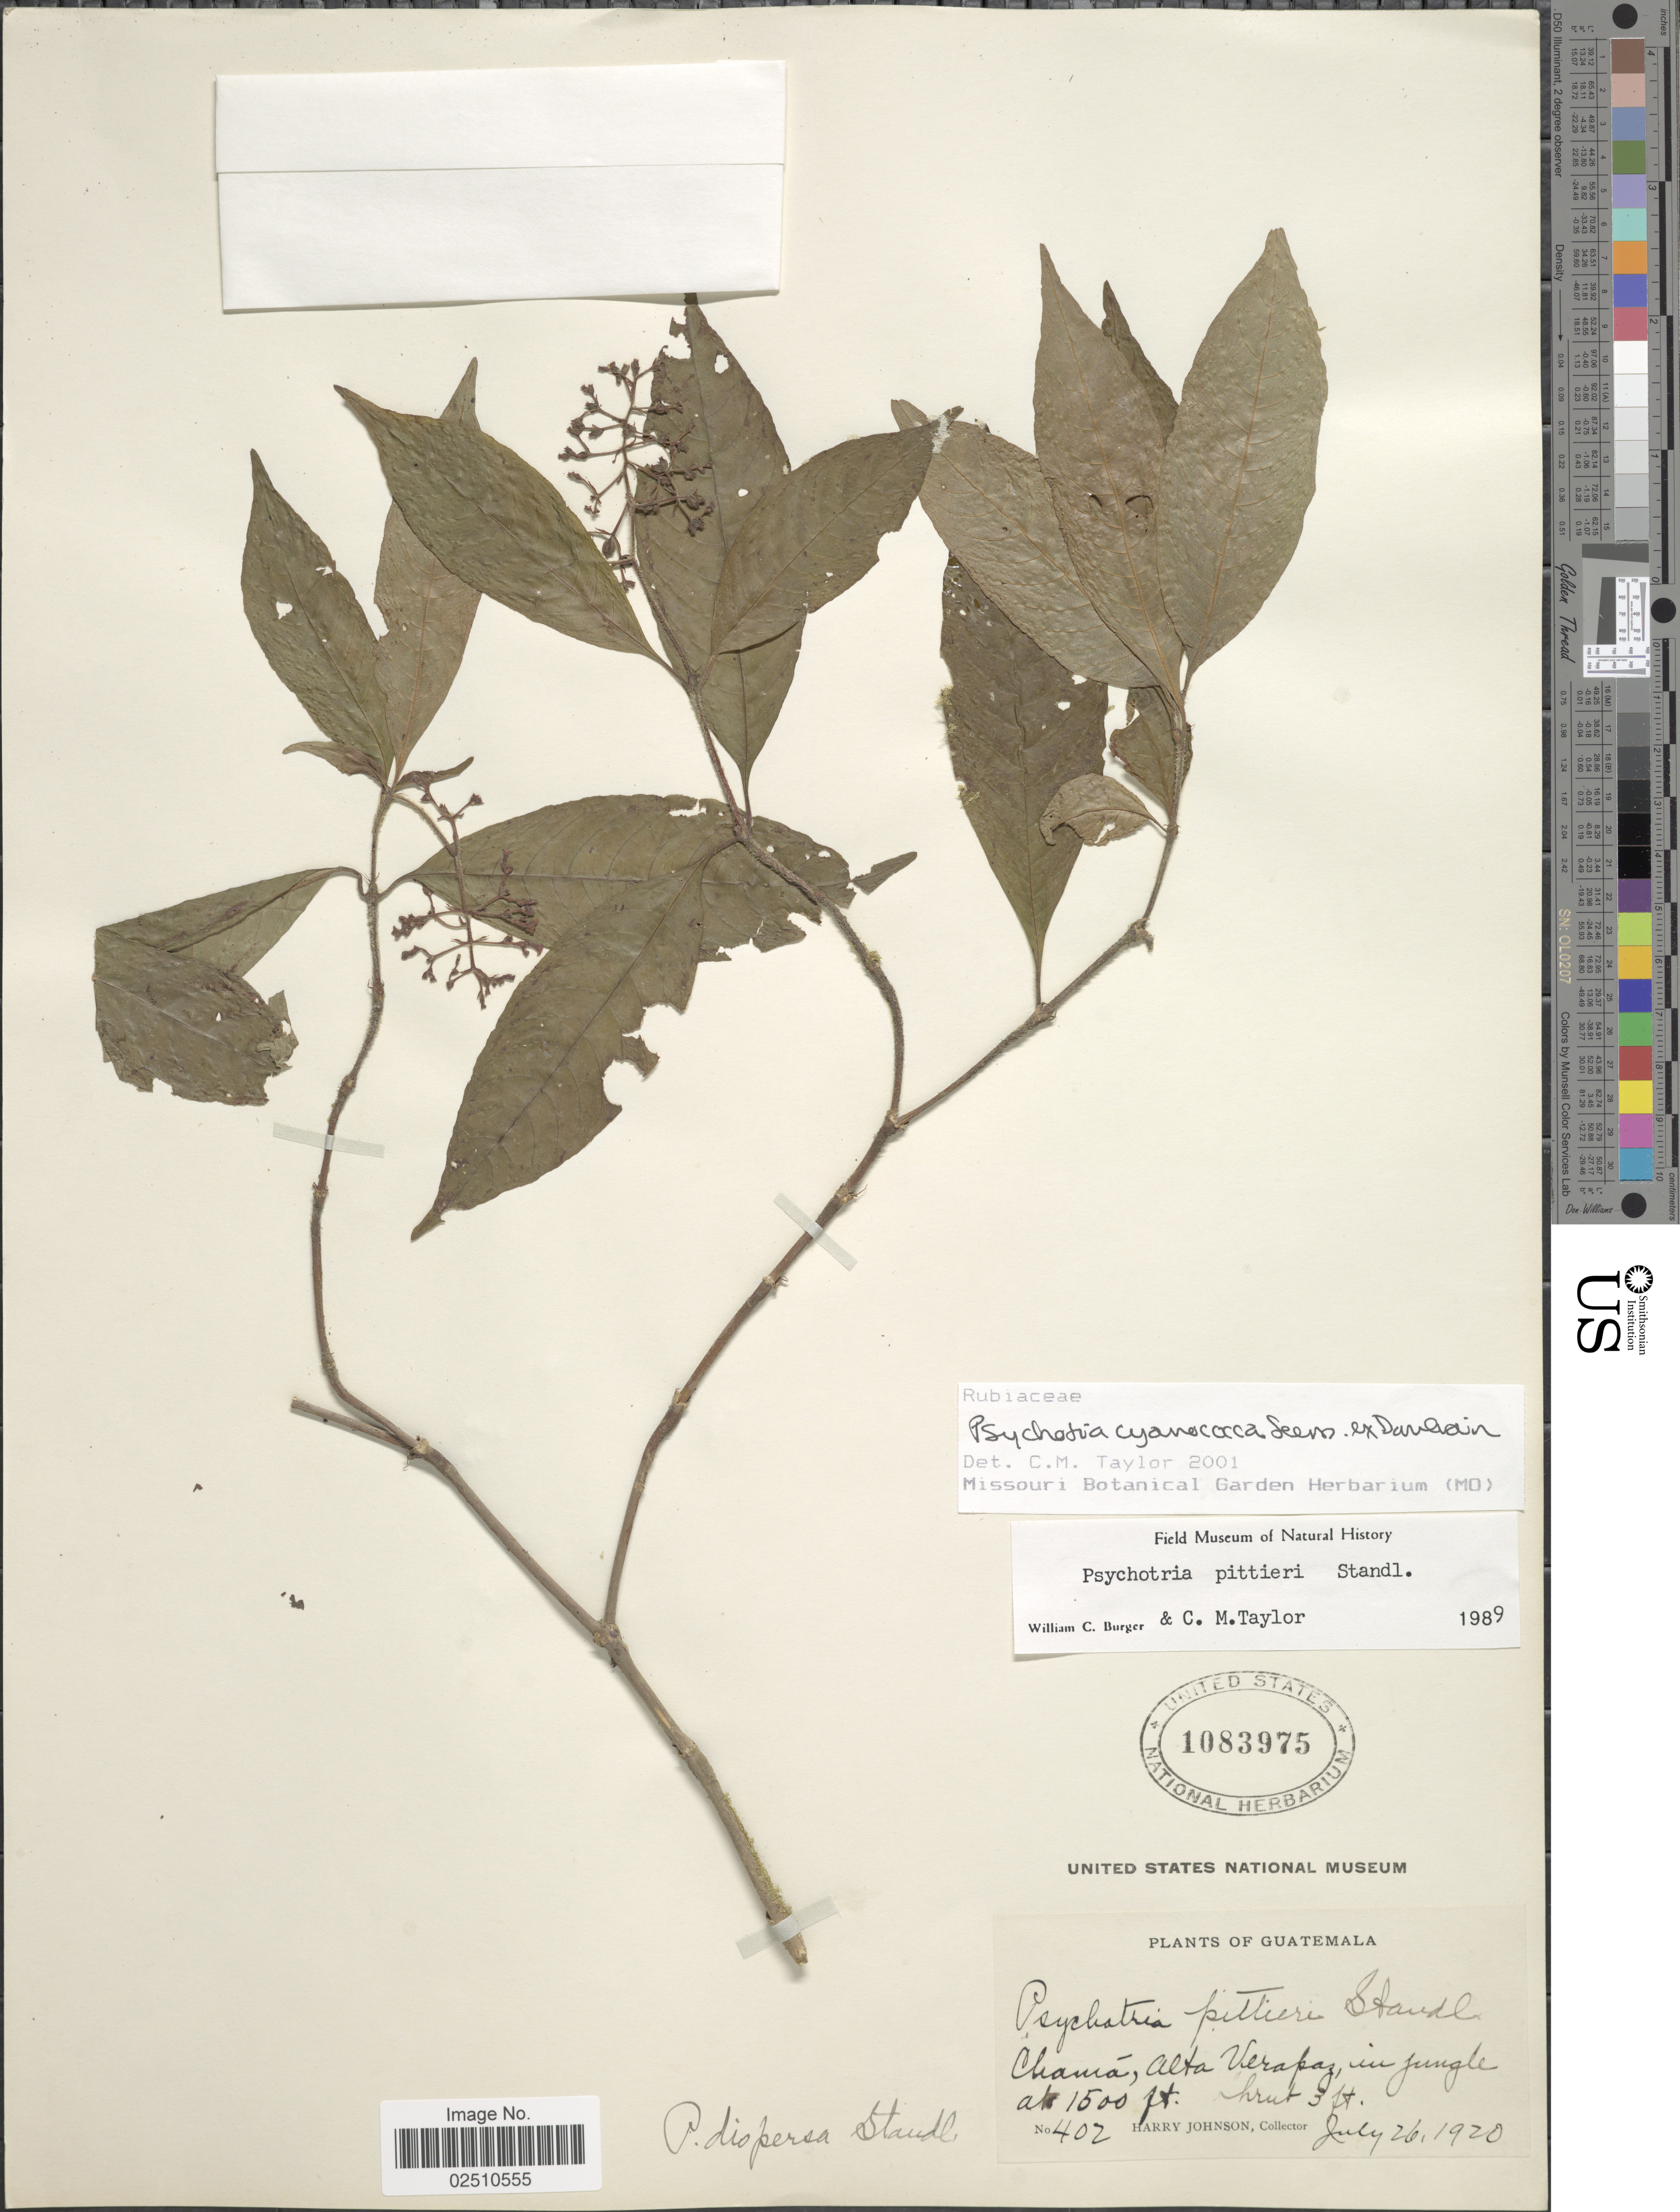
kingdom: Plantae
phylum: Tracheophyta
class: Magnoliopsida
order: Gentianales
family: Rubiaceae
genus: Psychotria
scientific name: Psychotria cyanococca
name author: Seem. ex Dombrain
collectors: H. Johnson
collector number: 402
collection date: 1920-07-26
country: Guatemala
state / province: Alta Verapaz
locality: Chama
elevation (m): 457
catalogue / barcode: US 1083975